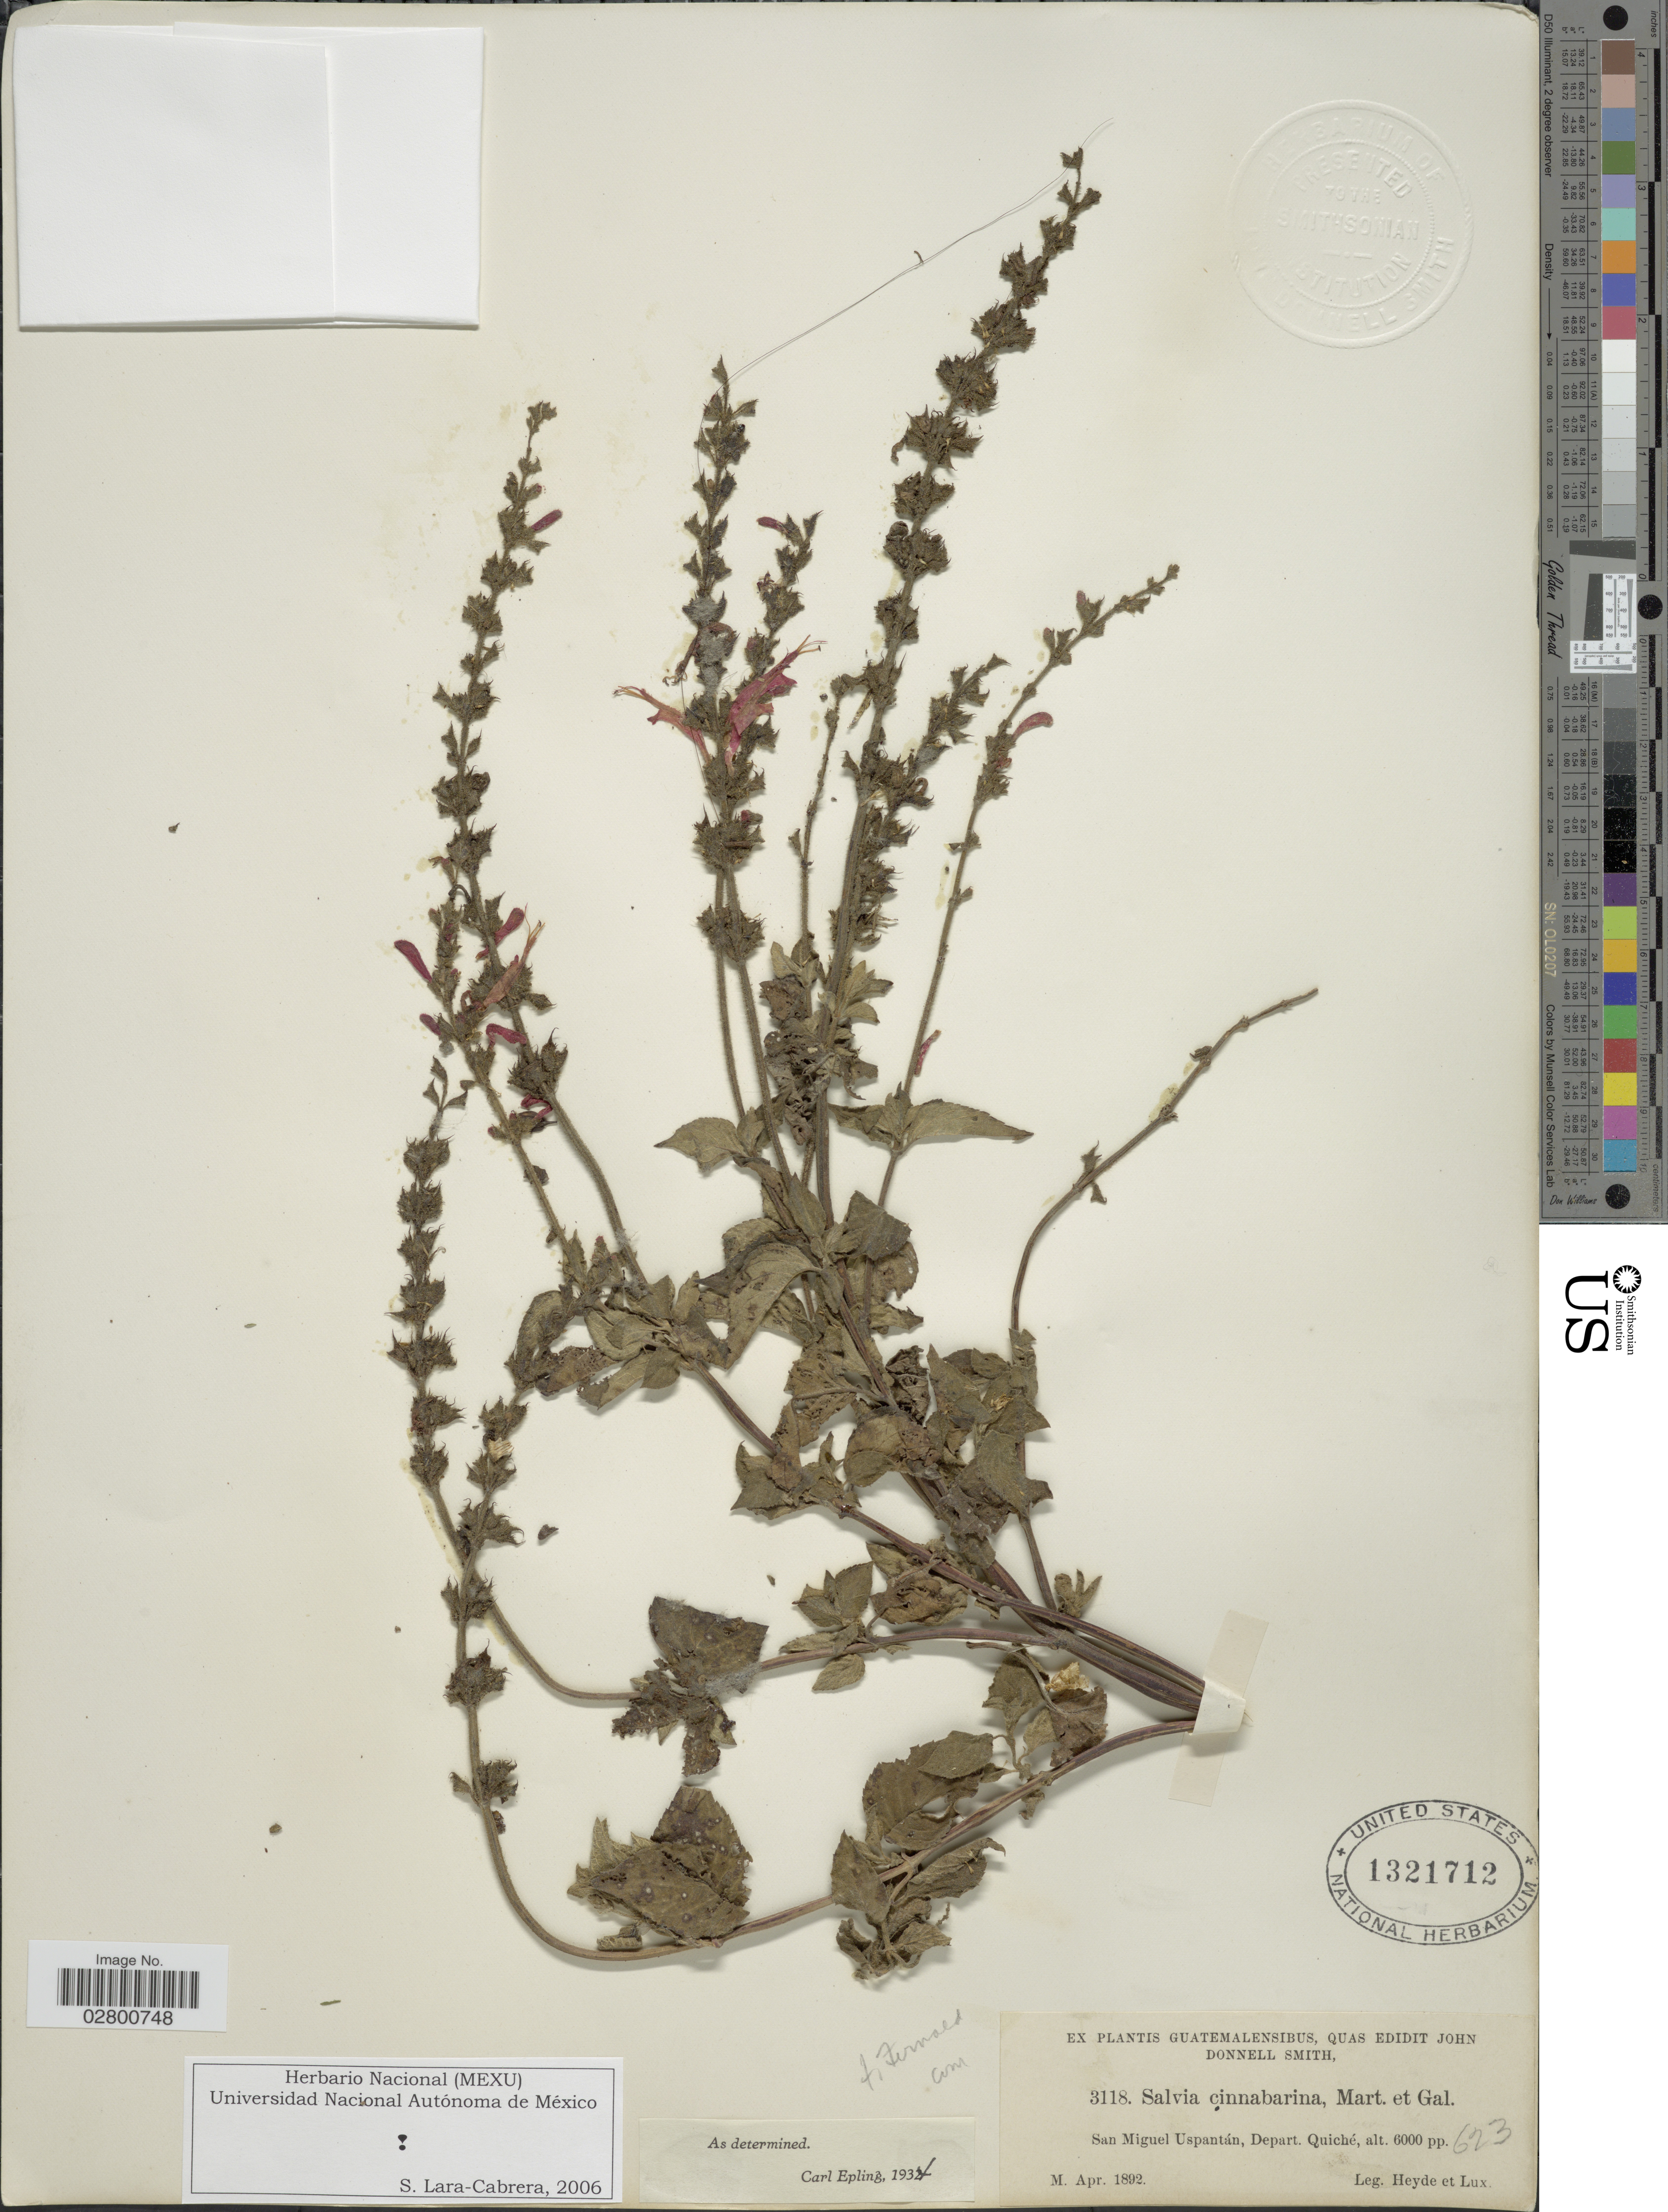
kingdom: Plantae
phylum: Tracheophyta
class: Magnoliopsida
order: Lamiales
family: Lamiaceae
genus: Salvia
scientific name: Salvia cinnabarina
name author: M. Martens & Galeotti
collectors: Heyde & Lux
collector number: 3118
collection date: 1892-04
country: Guatemala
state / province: El Quiché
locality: San Miguel Uspantán, Depart. Quiché.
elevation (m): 1829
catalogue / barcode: US 1321712